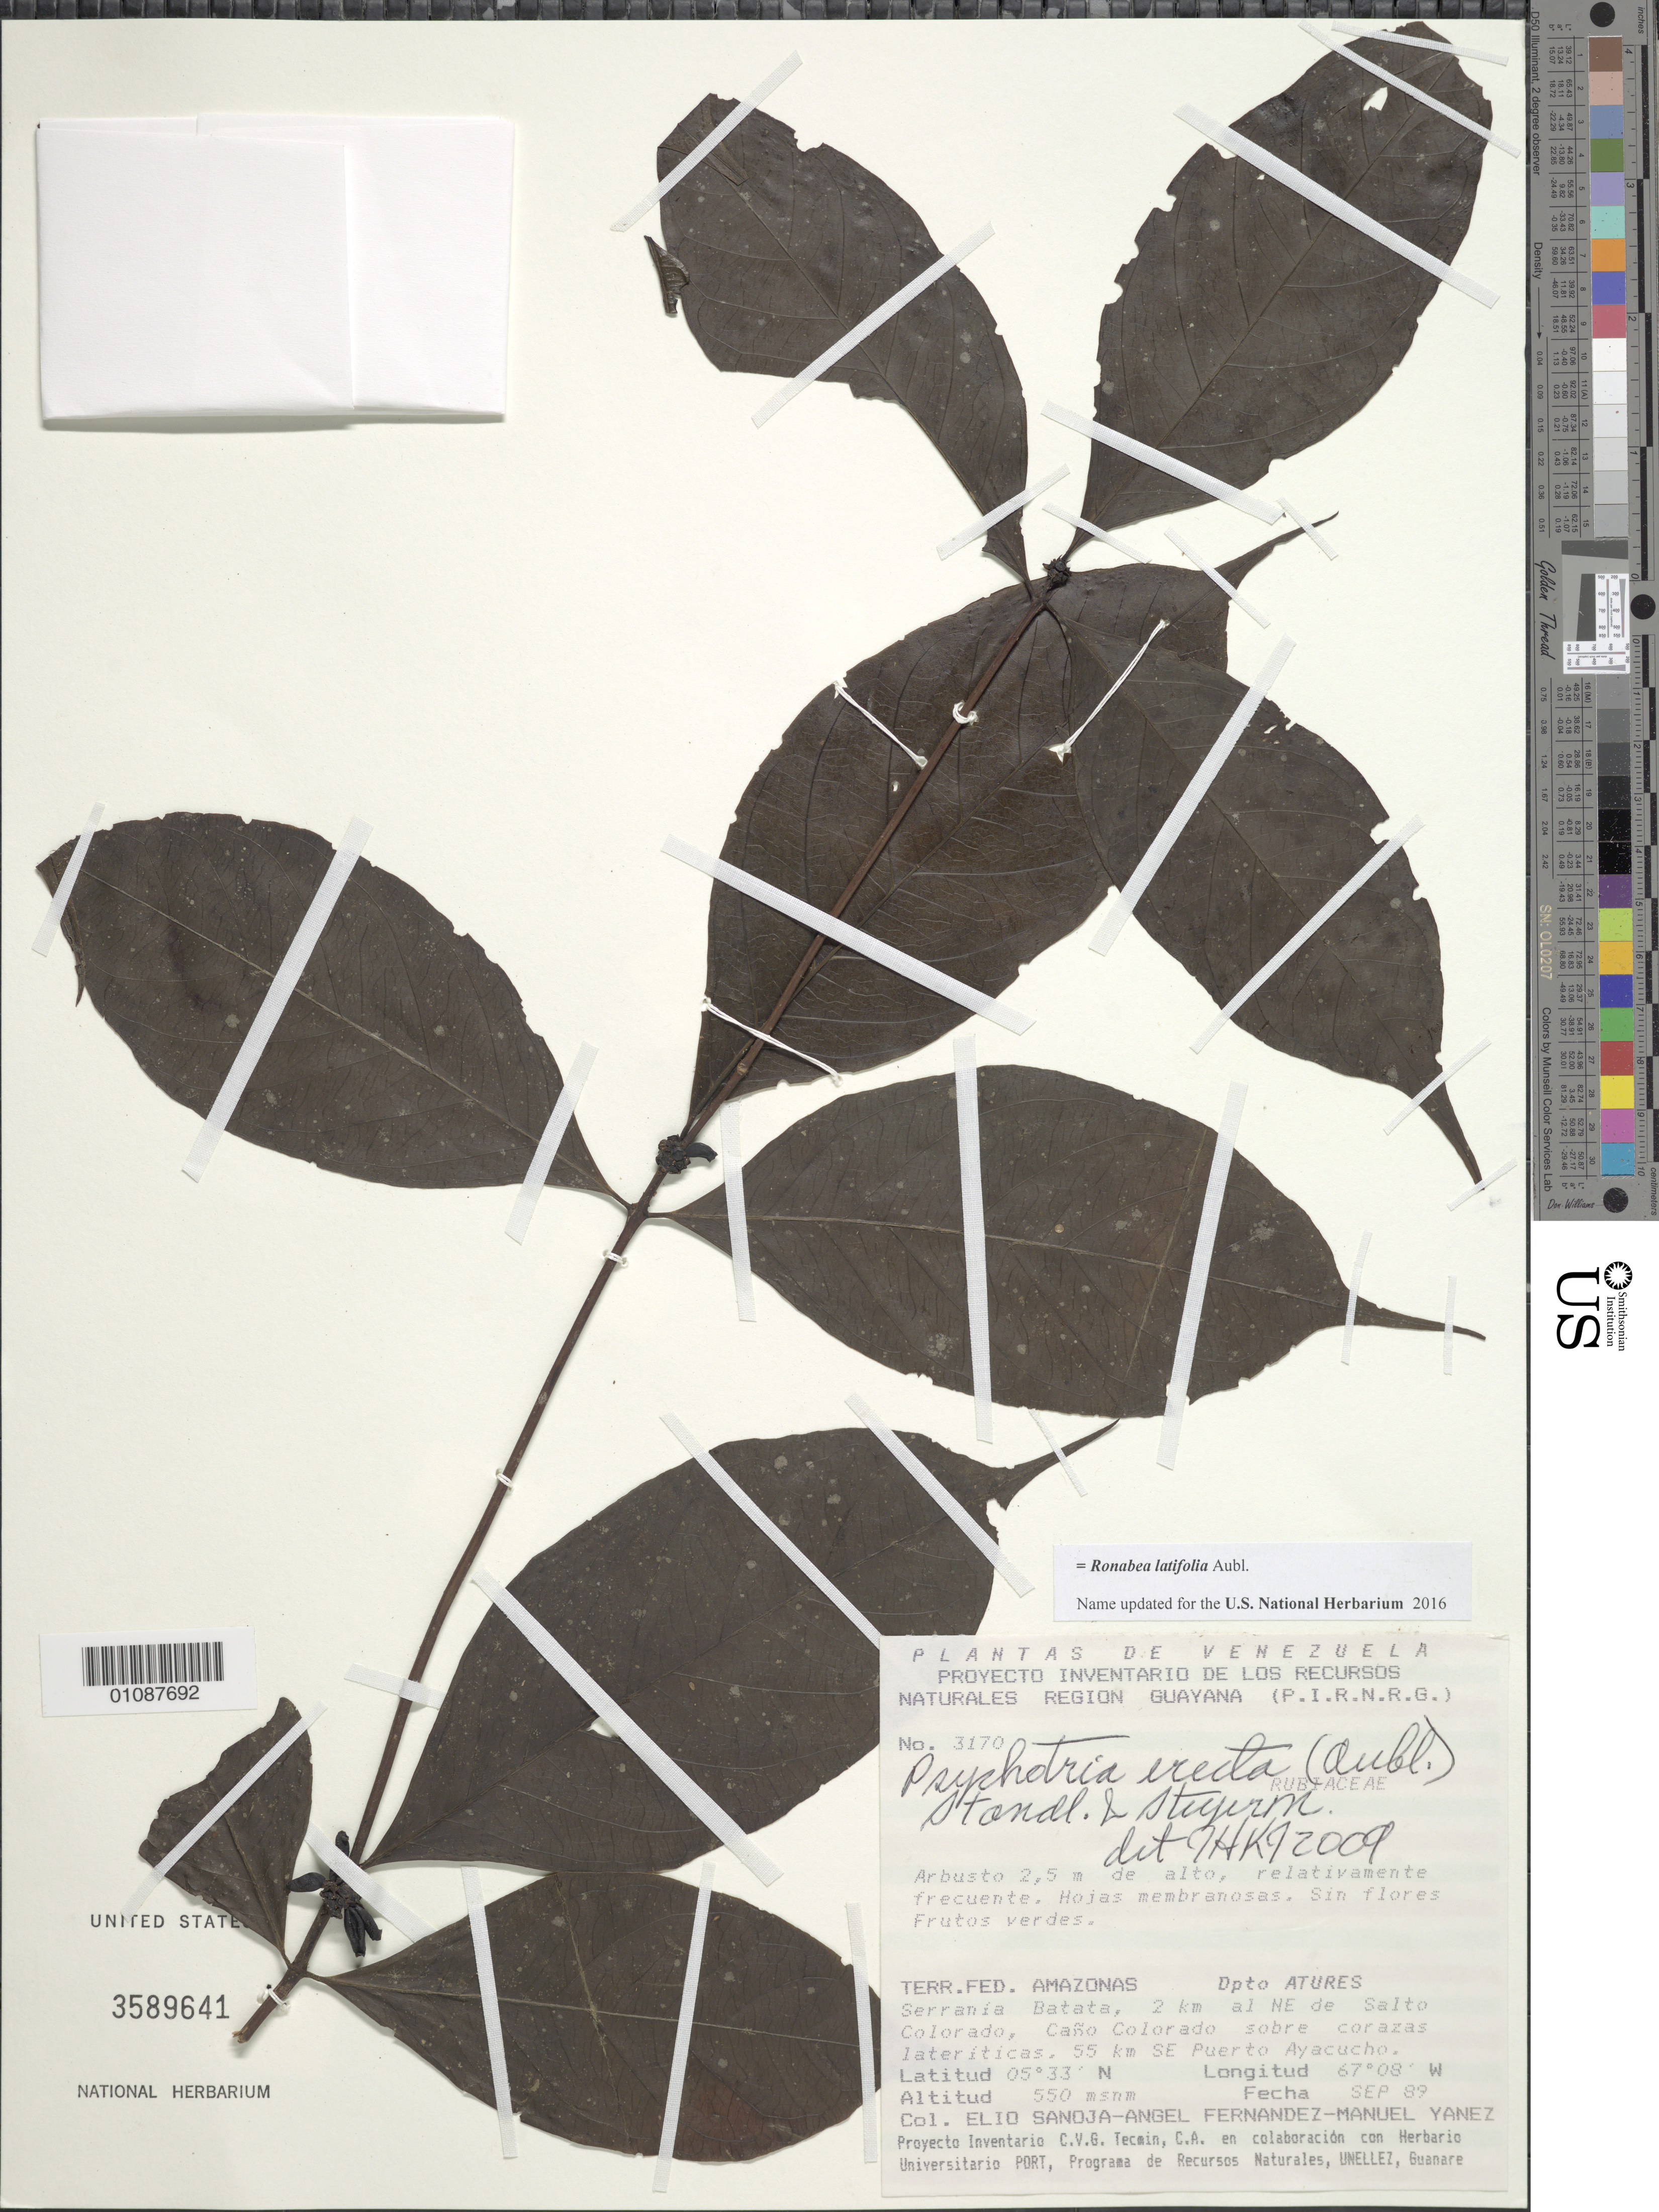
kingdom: Plantae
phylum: Tracheophyta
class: Magnoliopsida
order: Gentianales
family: Rubiaceae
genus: Psychotria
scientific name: Psychotria erecta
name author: (Aubl.) Standl. & Steyerm.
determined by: Kirkbride, J. H.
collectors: E. Sanoja, A. Fernandez & M. Yanez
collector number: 3170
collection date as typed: Sep-89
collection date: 1989-09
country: Venezuela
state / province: Amazonas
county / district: Atures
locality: Serrania Batata, 2 km NE de Salto Colorado, Caño Colorado, 55 km SE Puerto Ayacucho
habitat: Corazas lateriticas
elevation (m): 550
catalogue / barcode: US 3589641